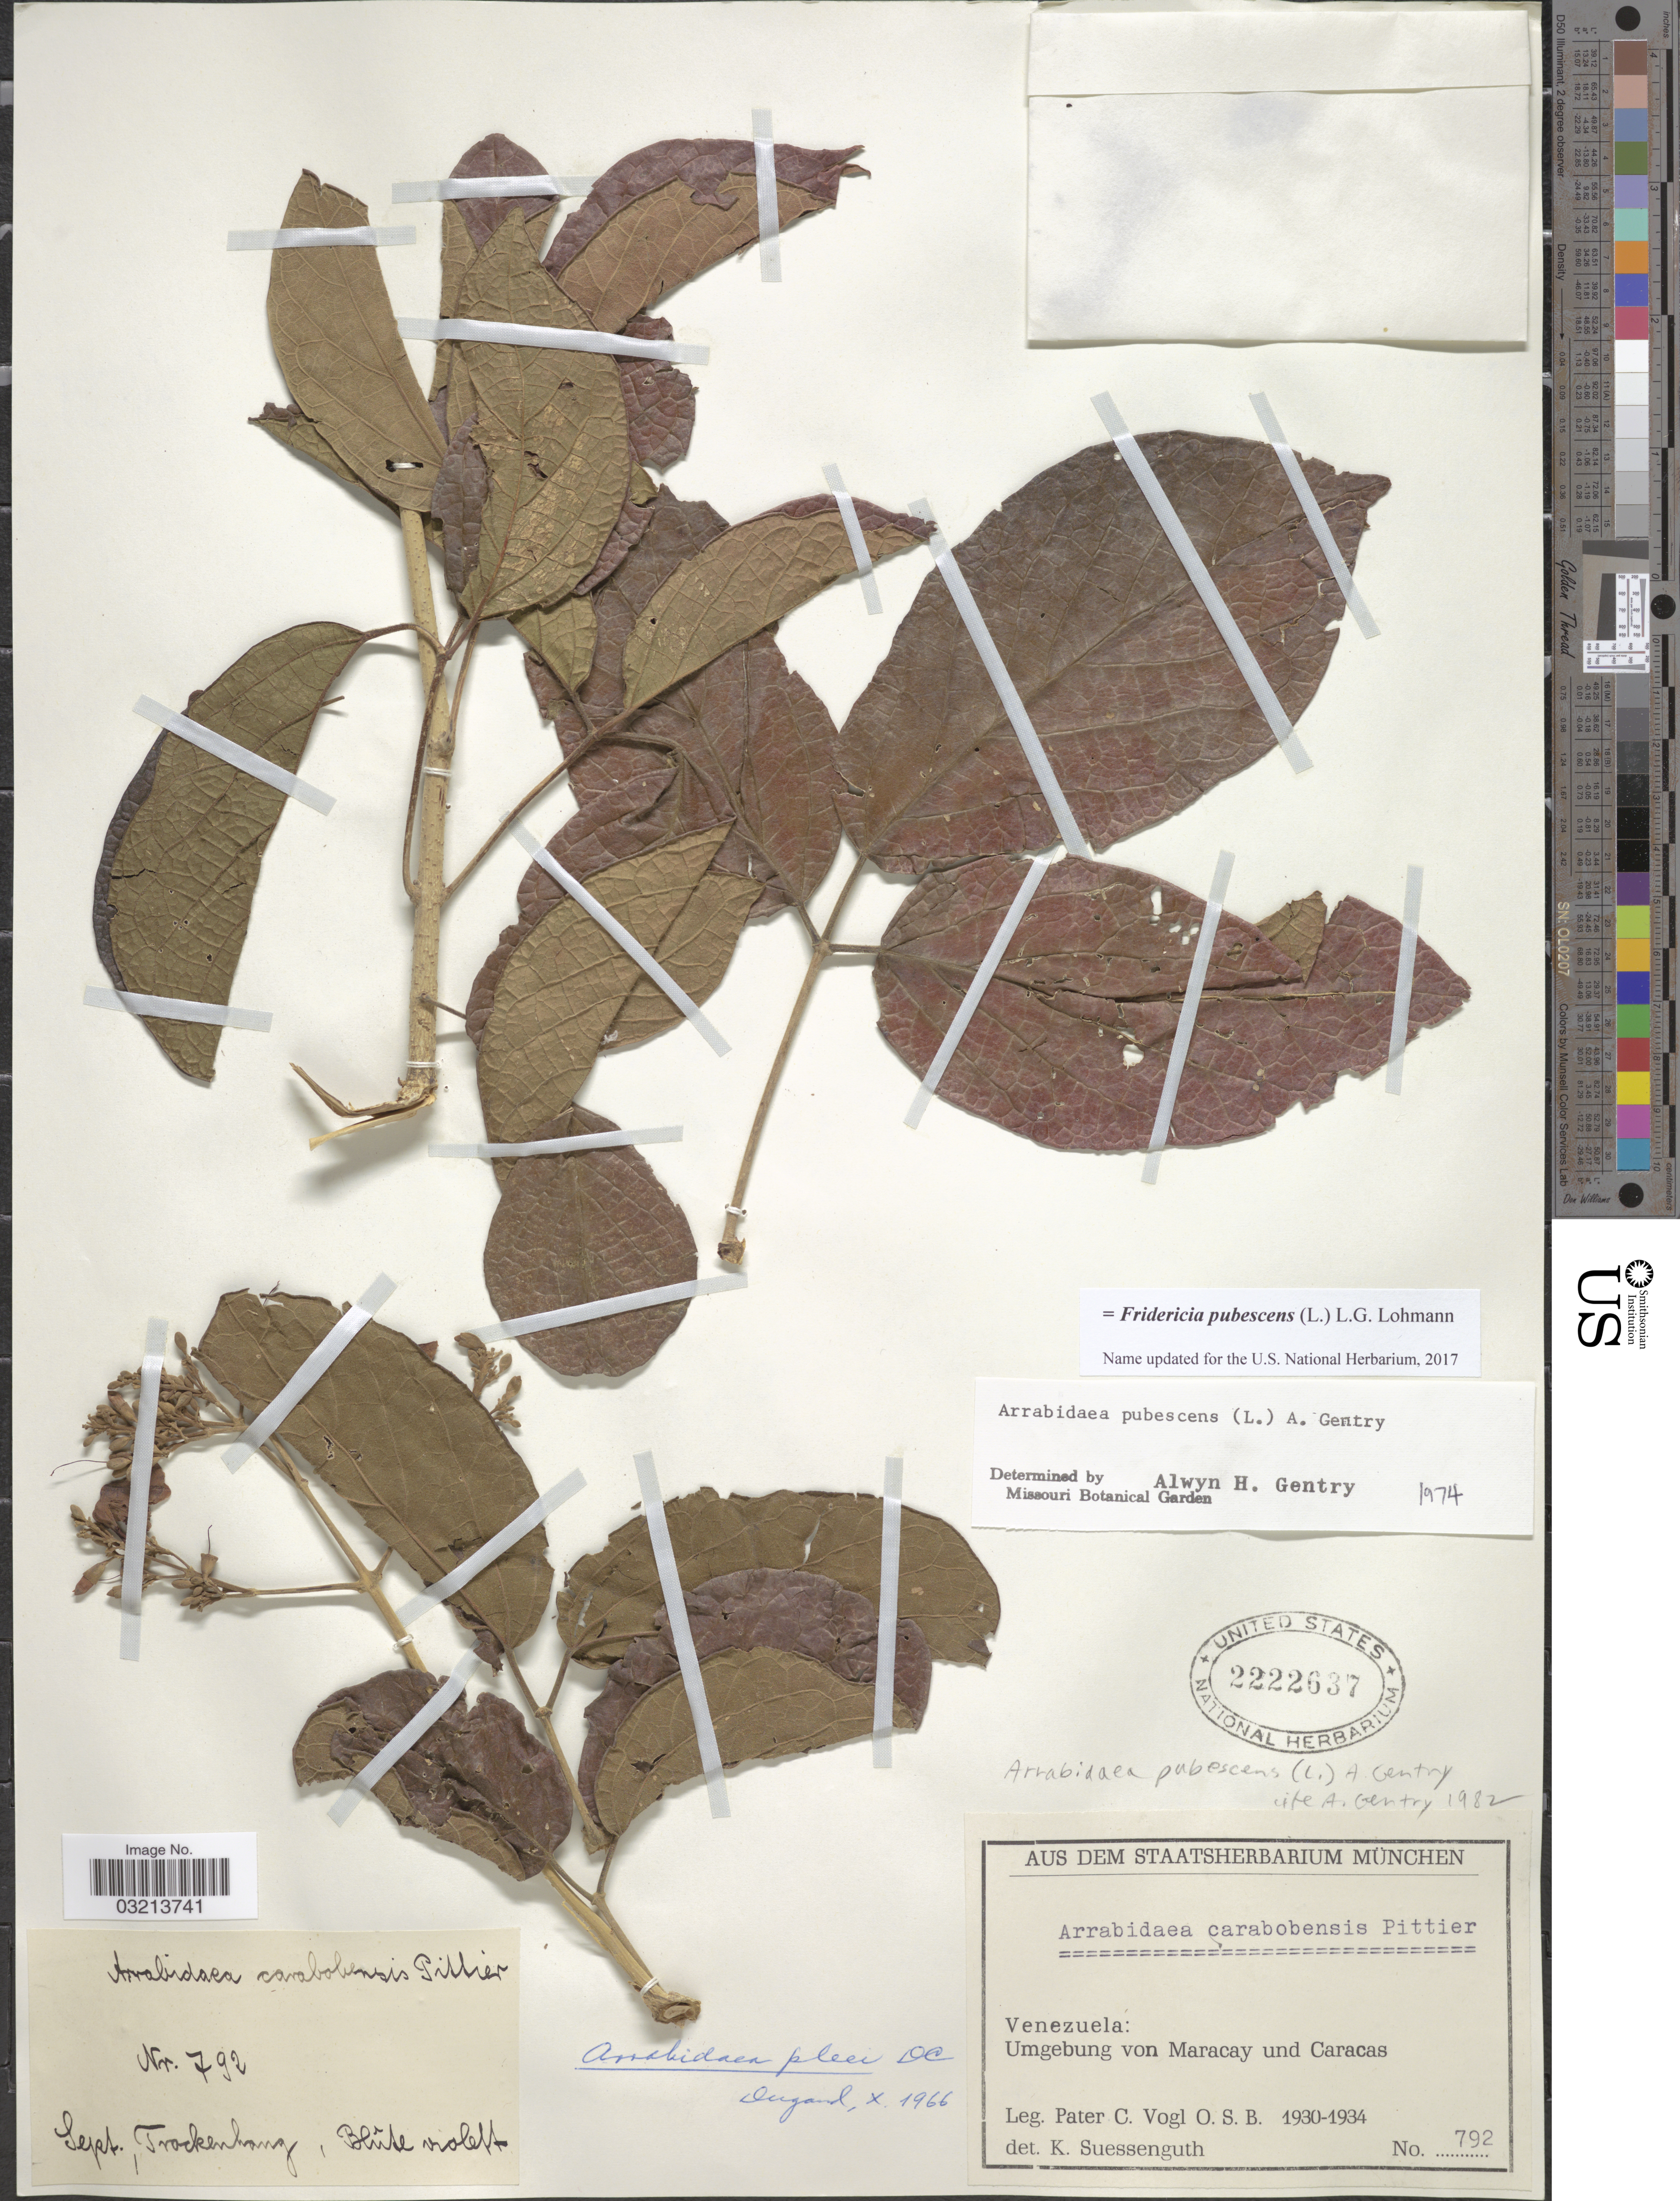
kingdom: Plantae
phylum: Tracheophyta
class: Magnoliopsida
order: Lamiales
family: Bignoniaceae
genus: Fridericia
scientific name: Fridericia pubescens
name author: (L.) L.G. Lohmann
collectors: P. Vogl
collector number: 792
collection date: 1930-09/1934-09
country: Venezuela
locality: Trockenhang. Umgebung von Maracay und Caracas.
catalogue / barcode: US 2222637